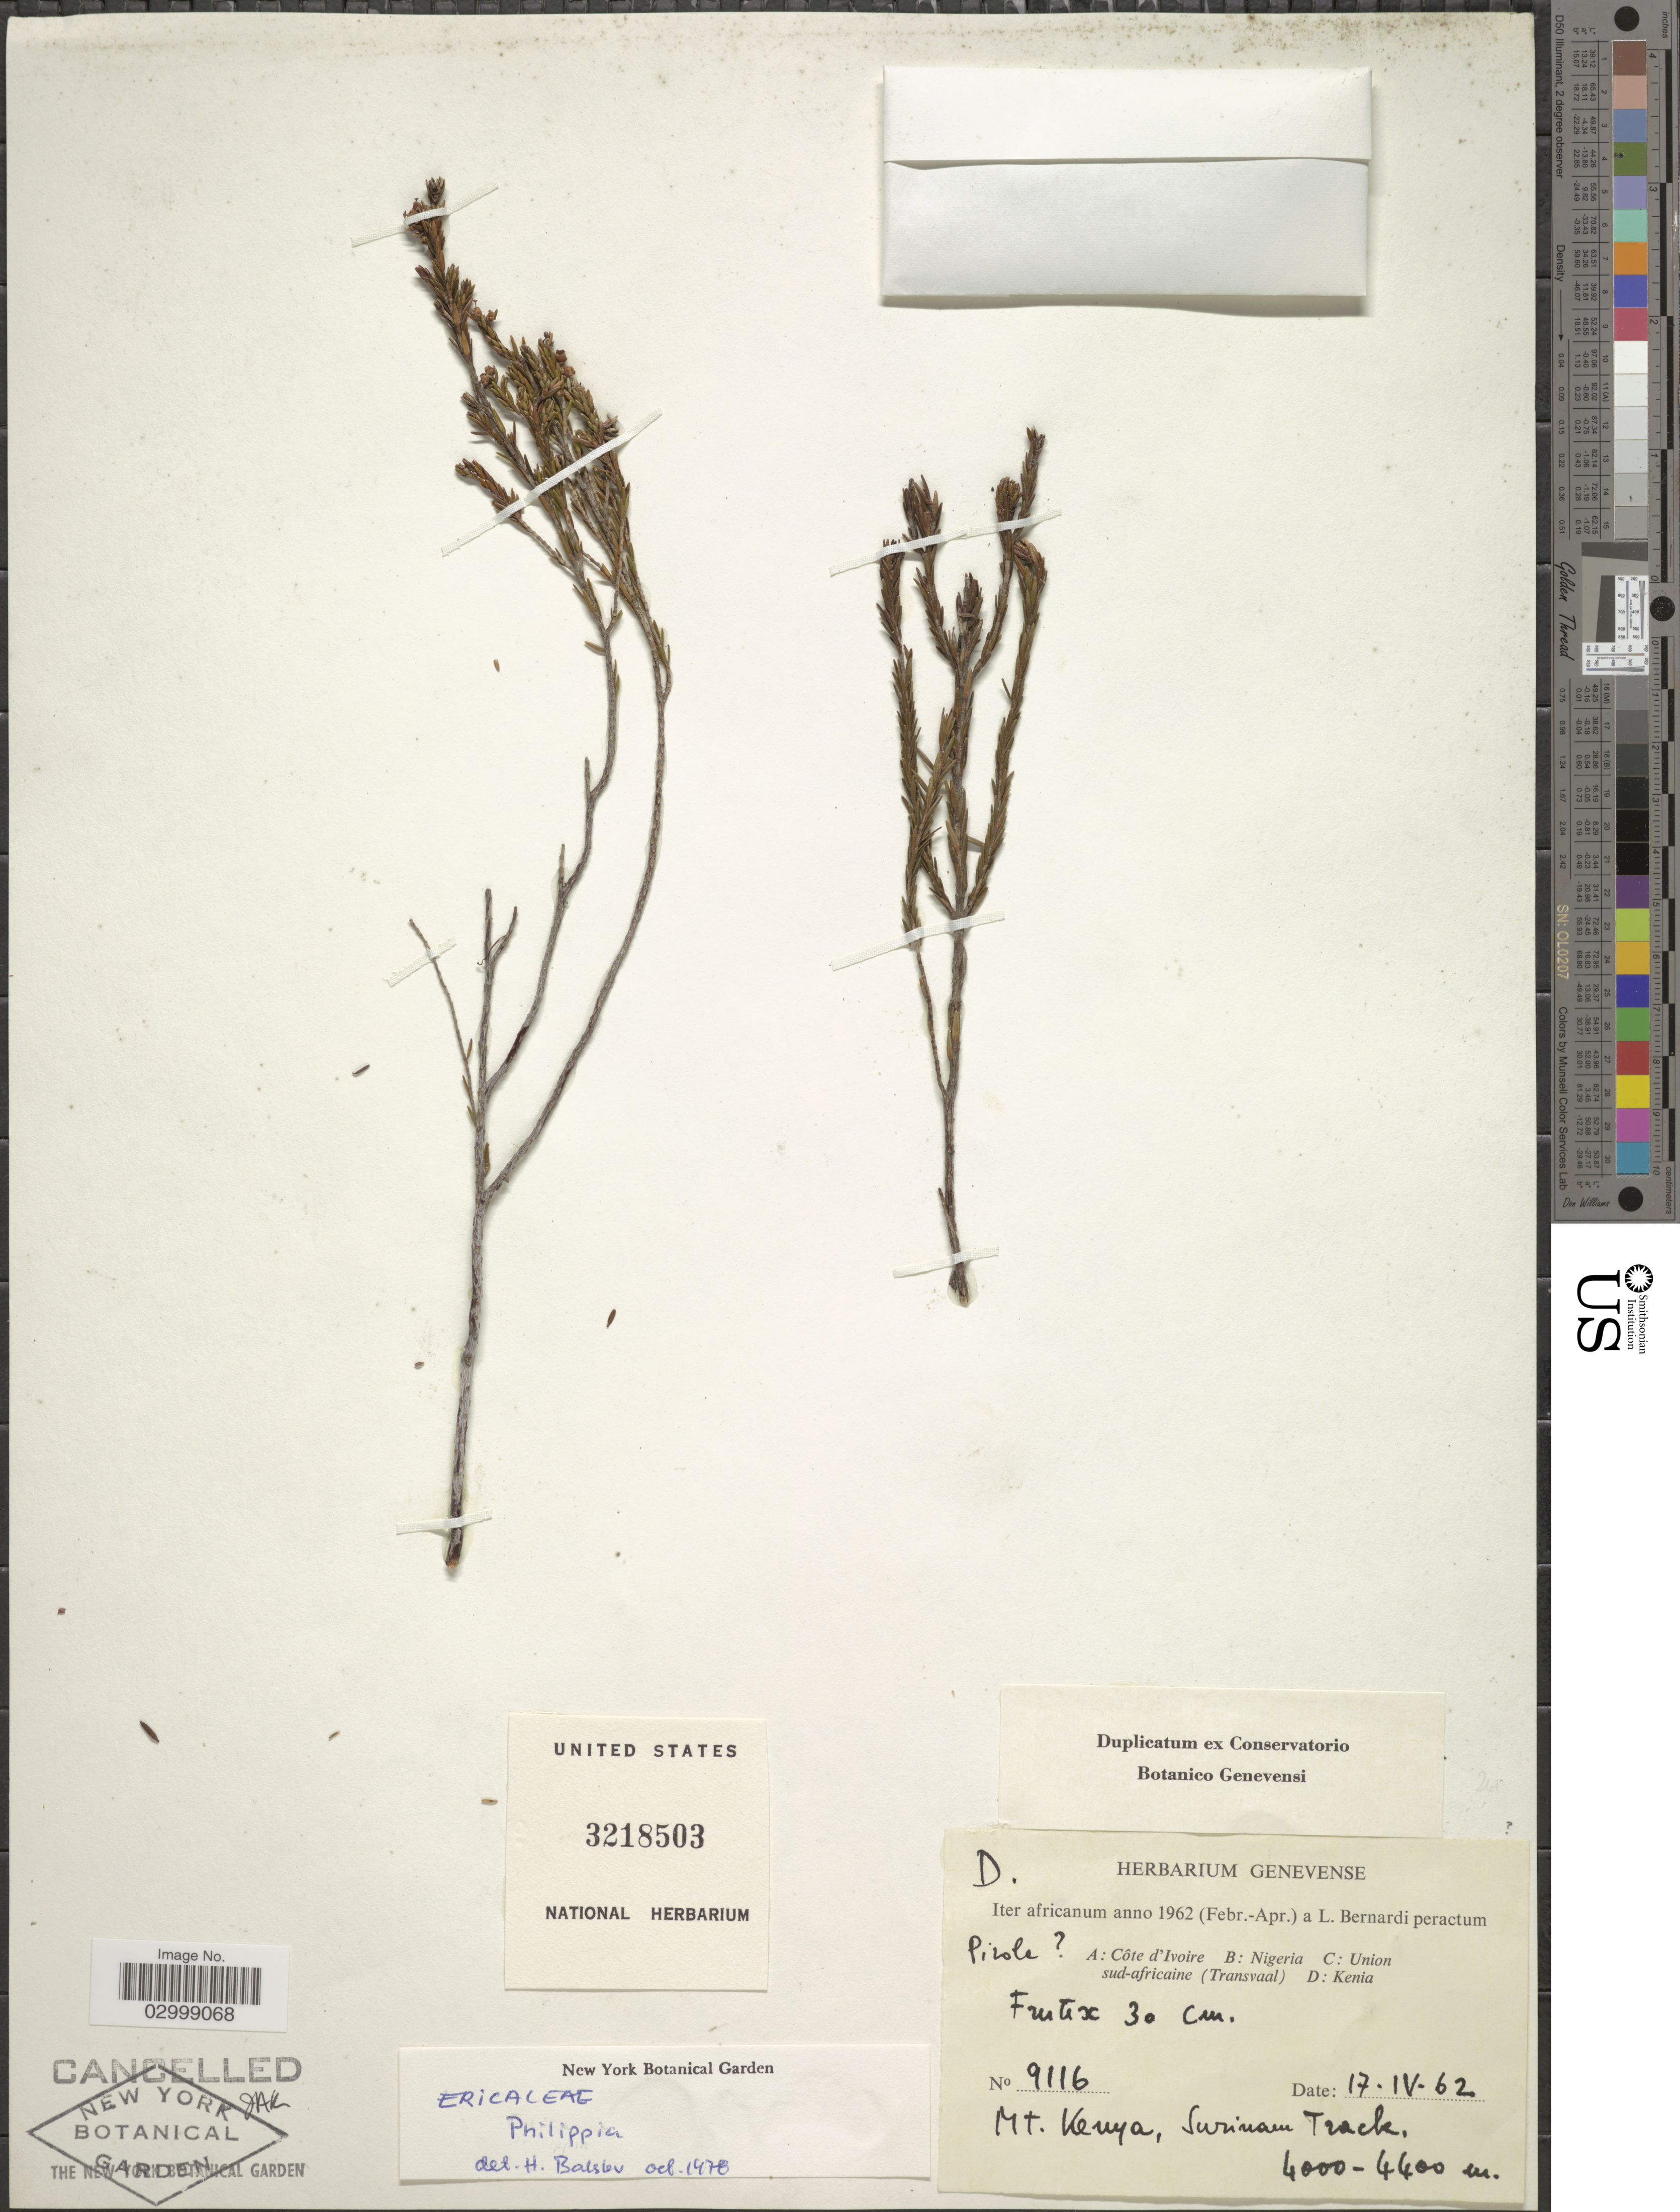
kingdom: Plantae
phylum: Tracheophyta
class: Magnoliopsida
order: Ericales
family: Ericaceae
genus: Philippia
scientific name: Philippia sp.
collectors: L. Bernardi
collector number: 9116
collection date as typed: Transcribed d/m/y: 17/4/62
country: Kenya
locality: D: Kenia, Mt. Kenya, Surinam Track.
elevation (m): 4000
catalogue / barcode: US 3218503